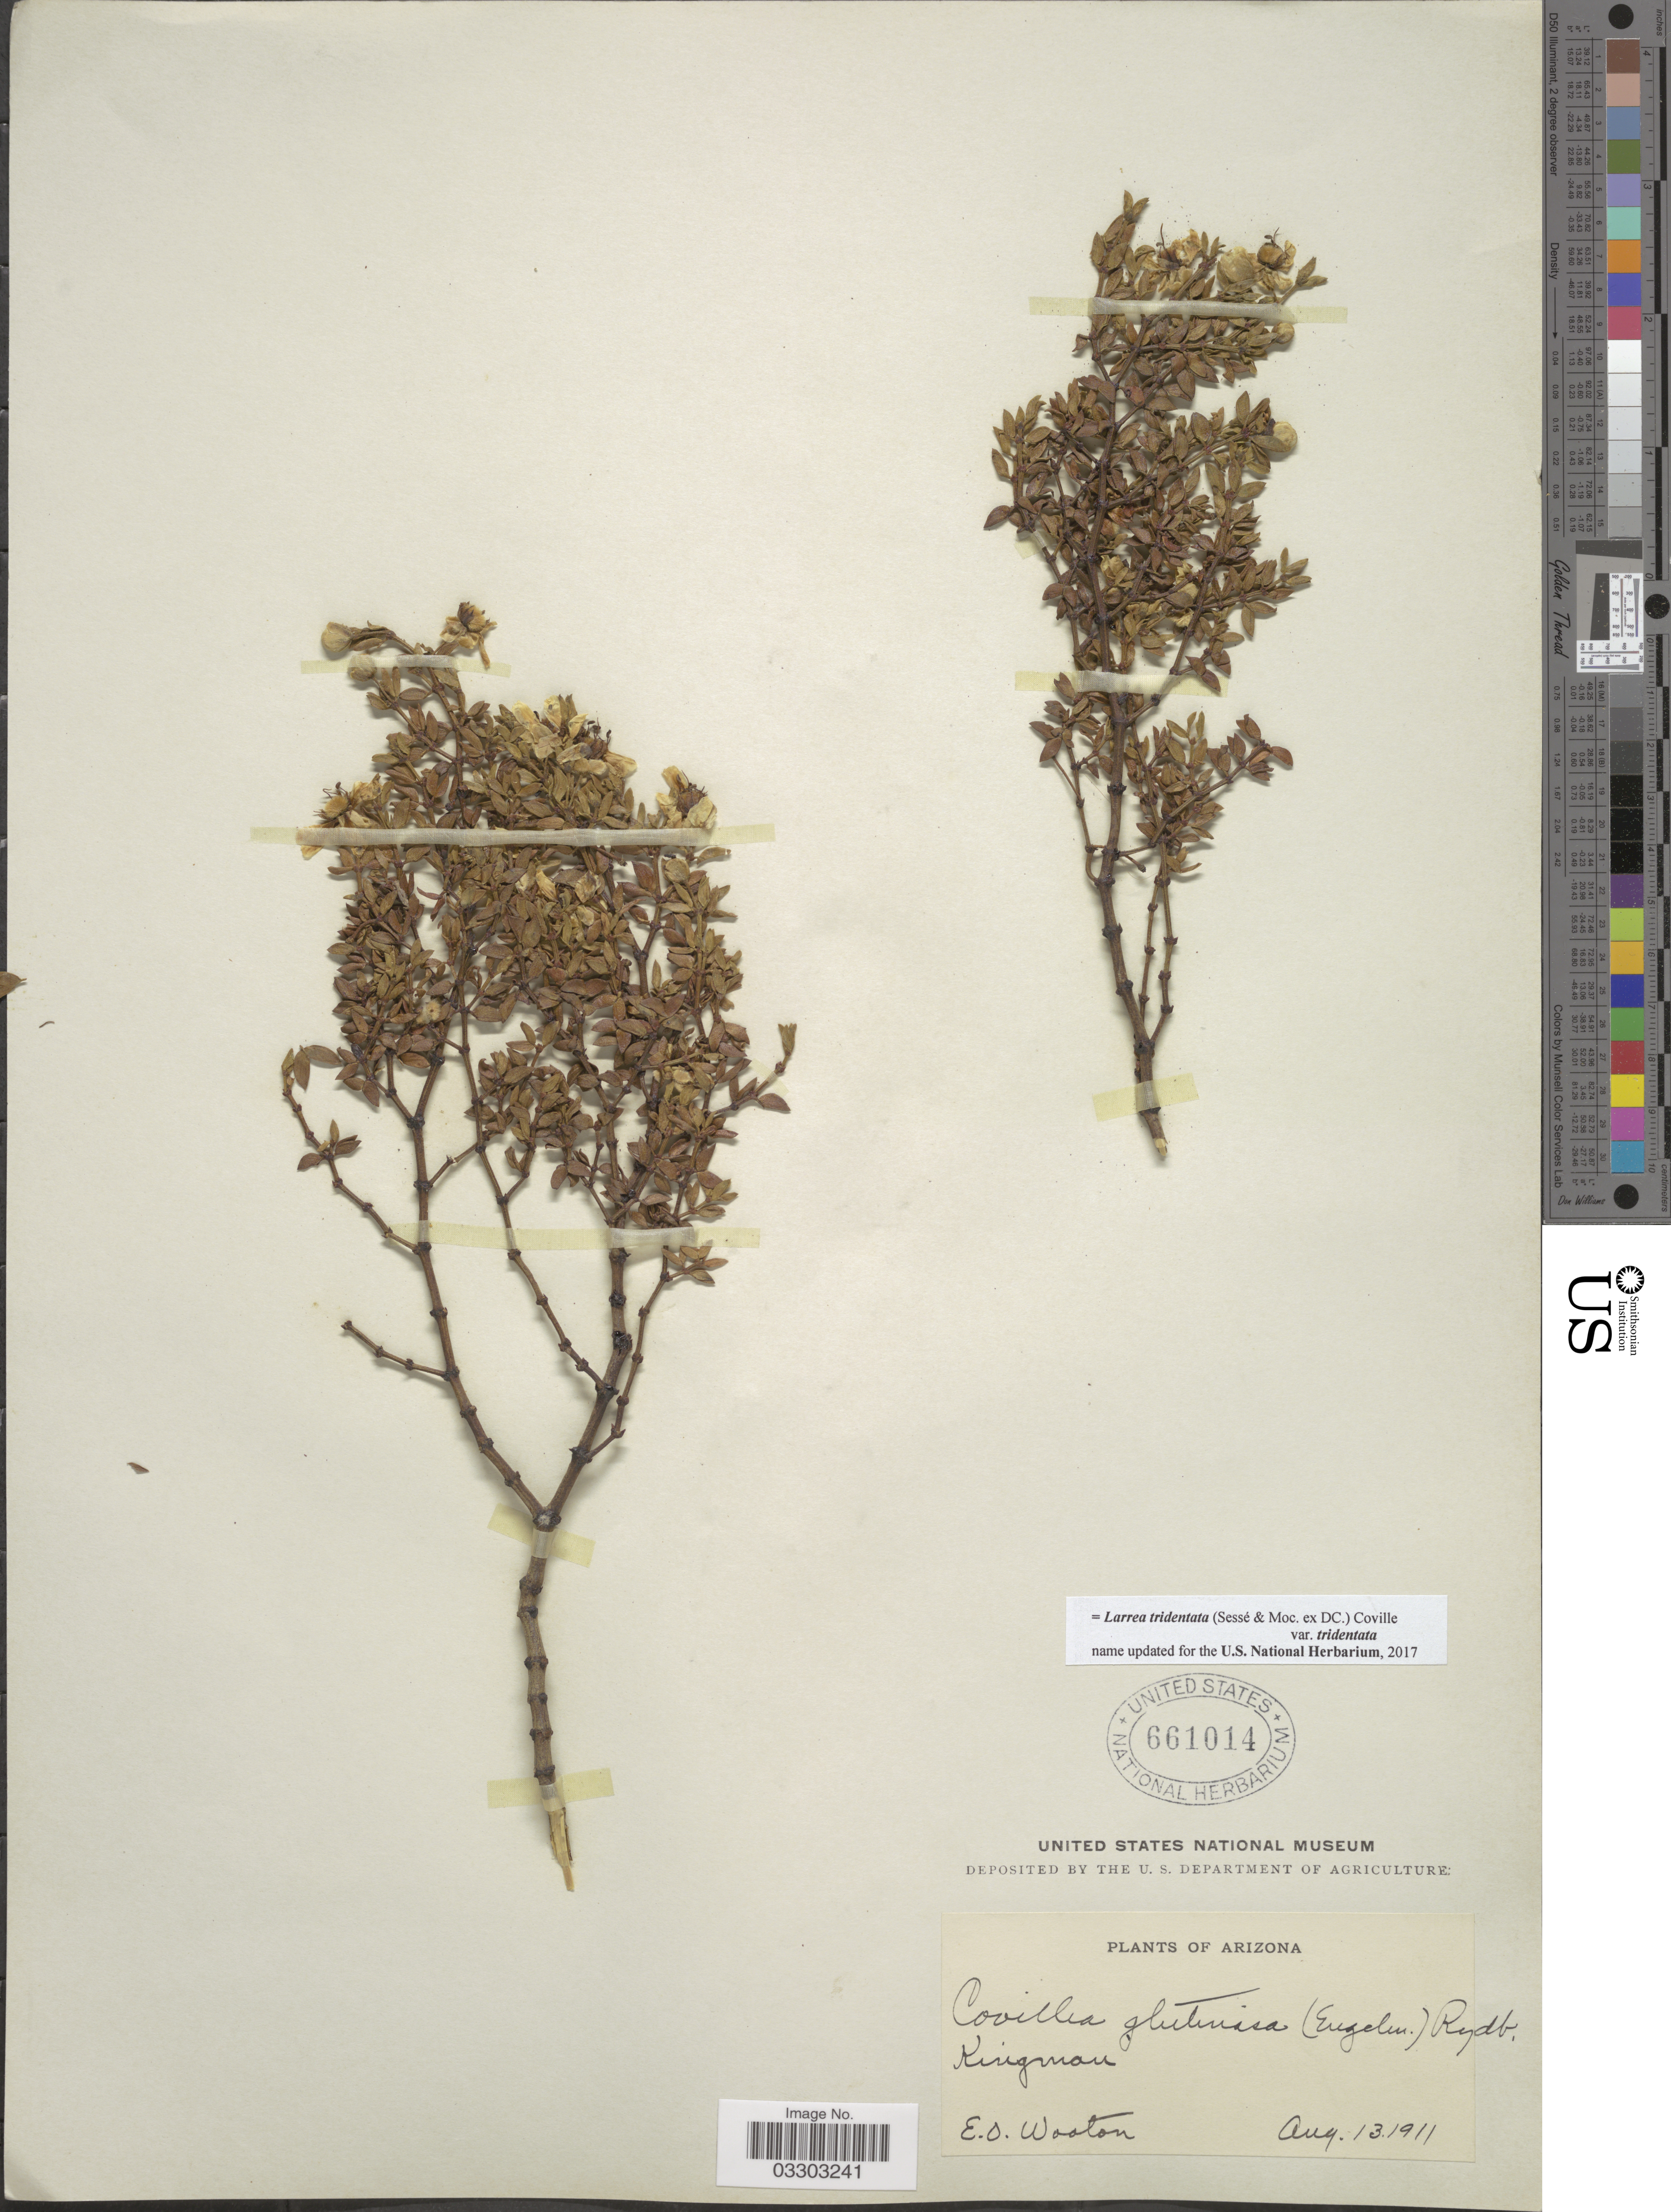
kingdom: Plantae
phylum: Tracheophyta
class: Magnoliopsida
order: Zygophyllales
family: Zygophyllaceae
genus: Larrea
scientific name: Larrea tridentata var. tridentata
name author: (Sessé & Moc. ex DC.) Coville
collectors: E. O. Wooton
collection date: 1911-08-13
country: United States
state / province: Arizona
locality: Kingman.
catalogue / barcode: US 661014